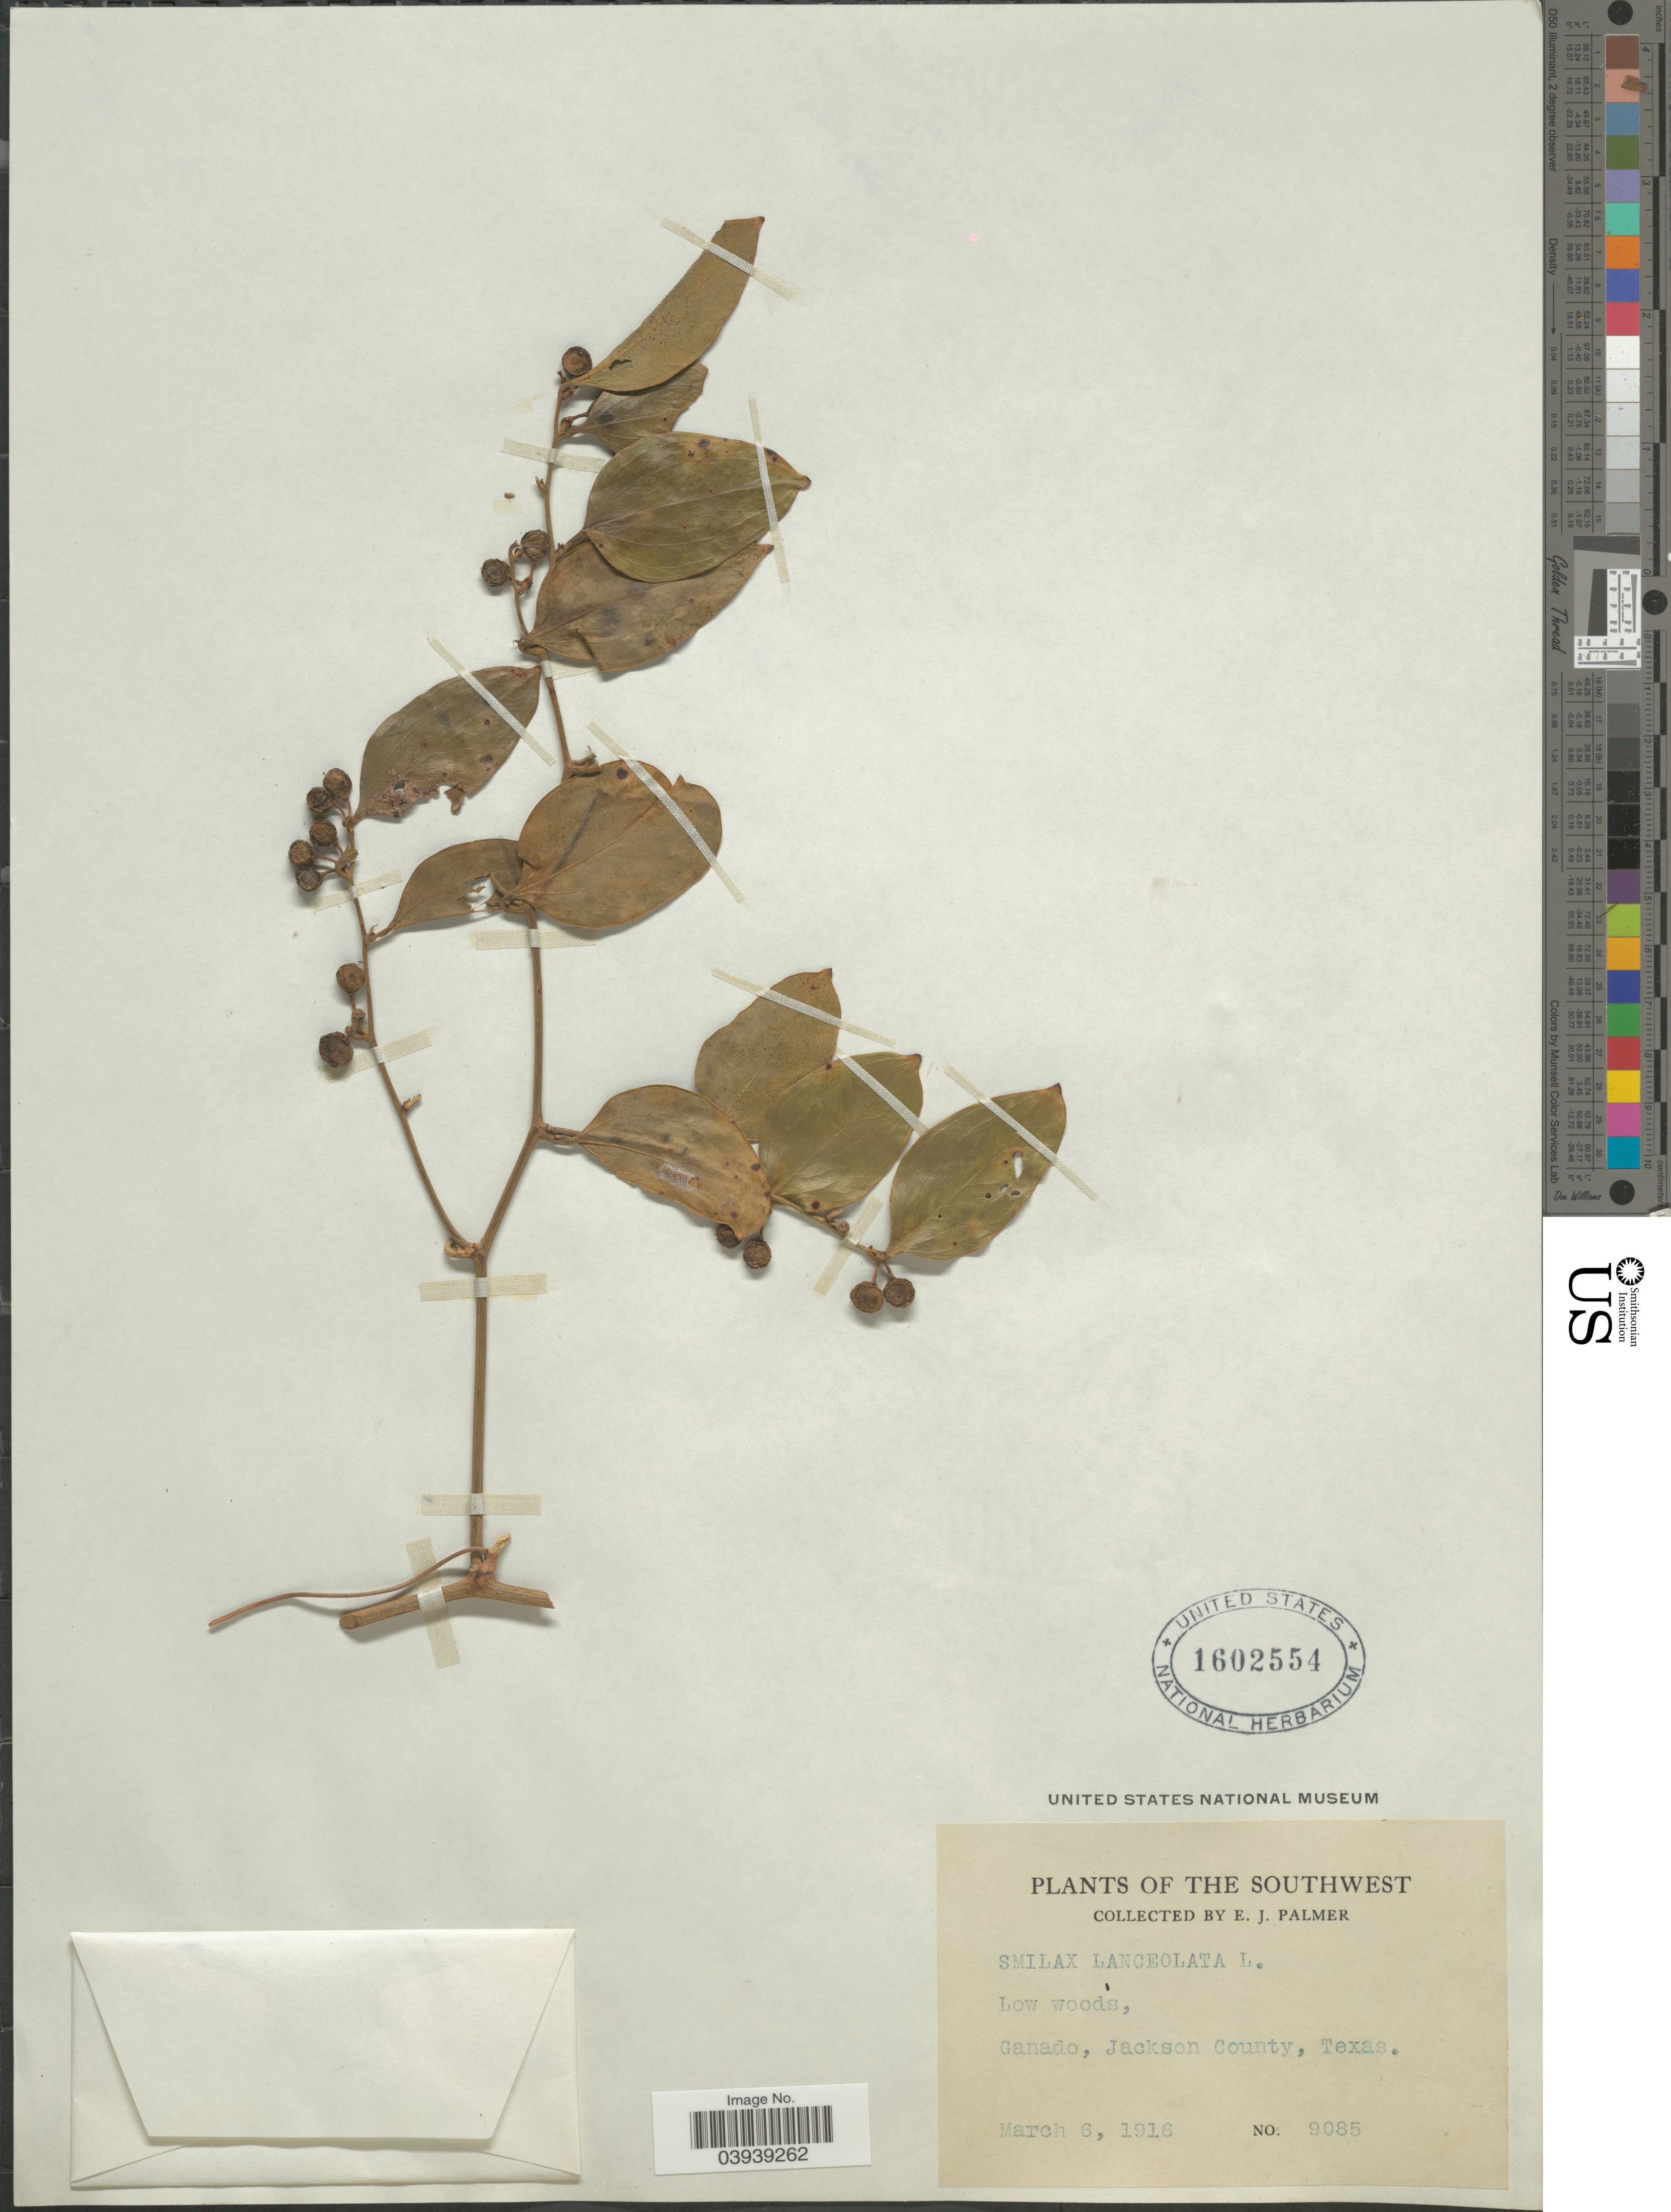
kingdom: Plantae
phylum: Tracheophyta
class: Liliopsida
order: Liliales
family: Smilacaceae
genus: Smilax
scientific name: Smilax smallii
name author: Morong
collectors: E. J. Palmer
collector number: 9085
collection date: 1916-03-06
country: United States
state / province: Texas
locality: Southwest. Ganado, Jackson County.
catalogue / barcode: US 1602554